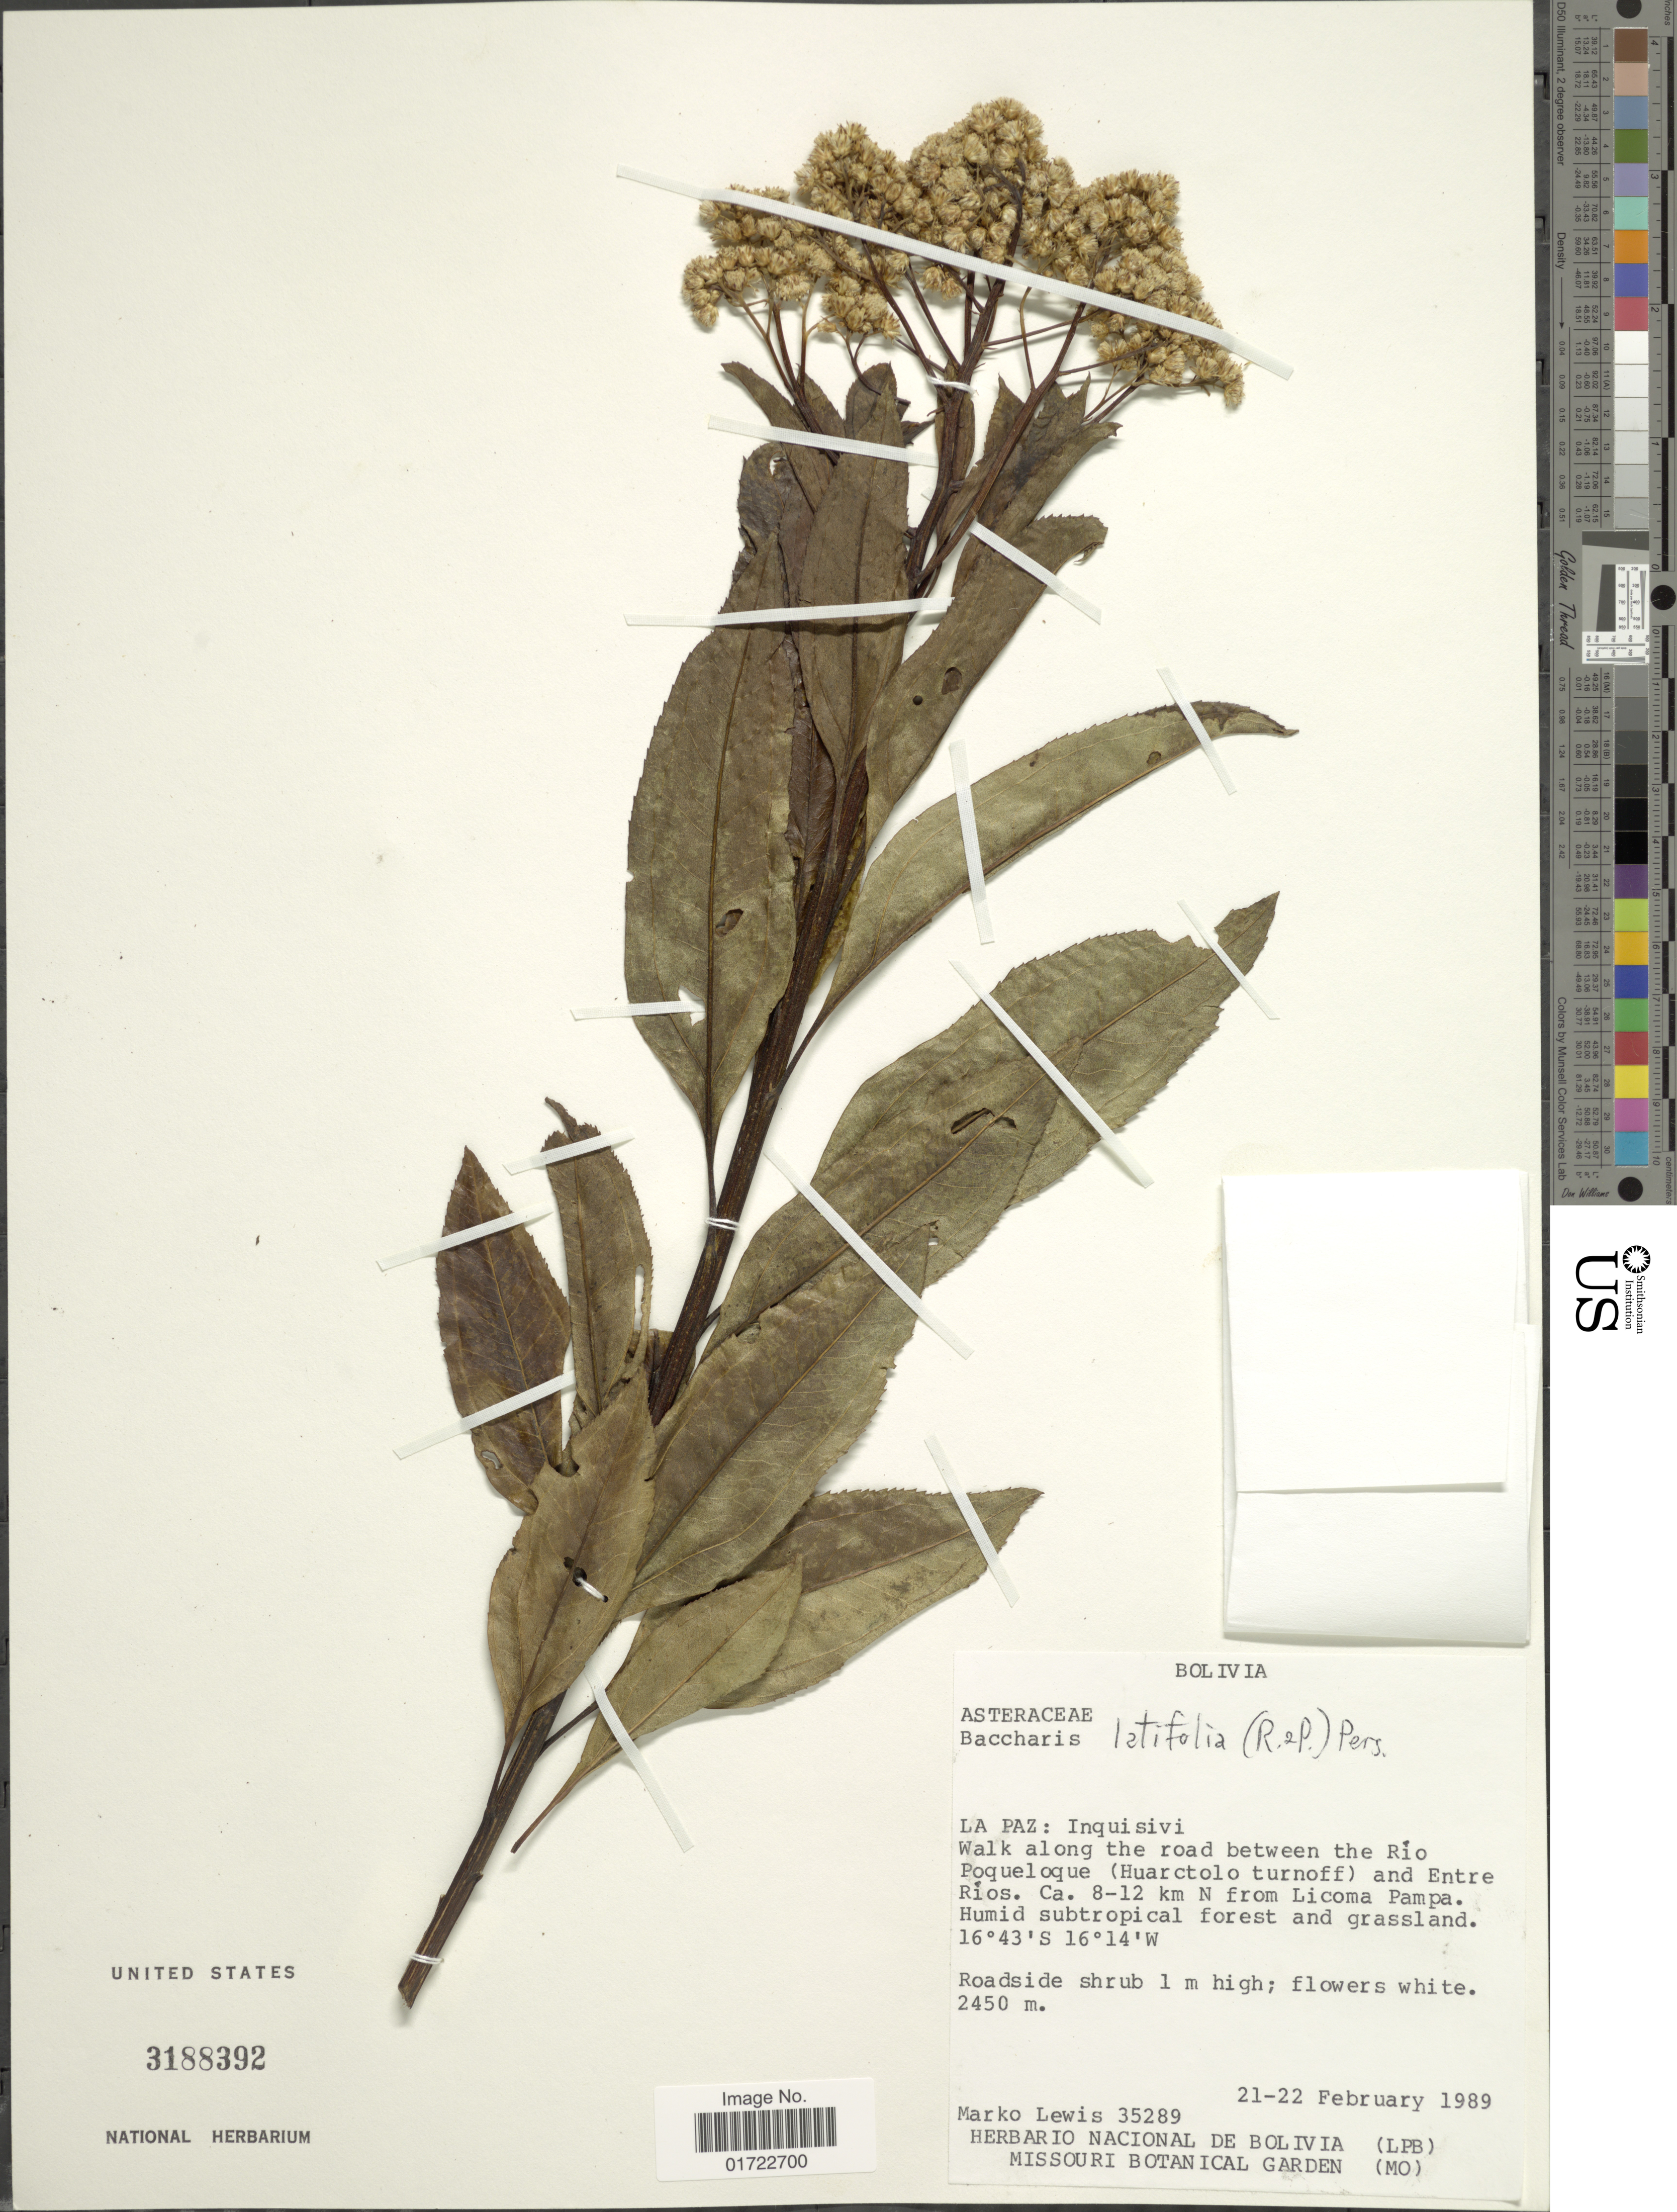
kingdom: Plantae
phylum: Tracheophyta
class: Magnoliopsida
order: Asterales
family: Asteraceae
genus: Baccharis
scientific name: Baccharis latifolia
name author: (Ruiz & Pav.) Pers.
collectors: M. A. Lewis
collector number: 25289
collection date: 1989-02-21/1989-02-22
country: Bolivia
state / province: La Paz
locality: Inquisivi, Walk along the road between the Rio Poqueloque (Huarctolo turnoff) and Entre Ríos. ca. 8-12 km N from Licoma Pampa.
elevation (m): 2450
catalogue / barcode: US 3188392